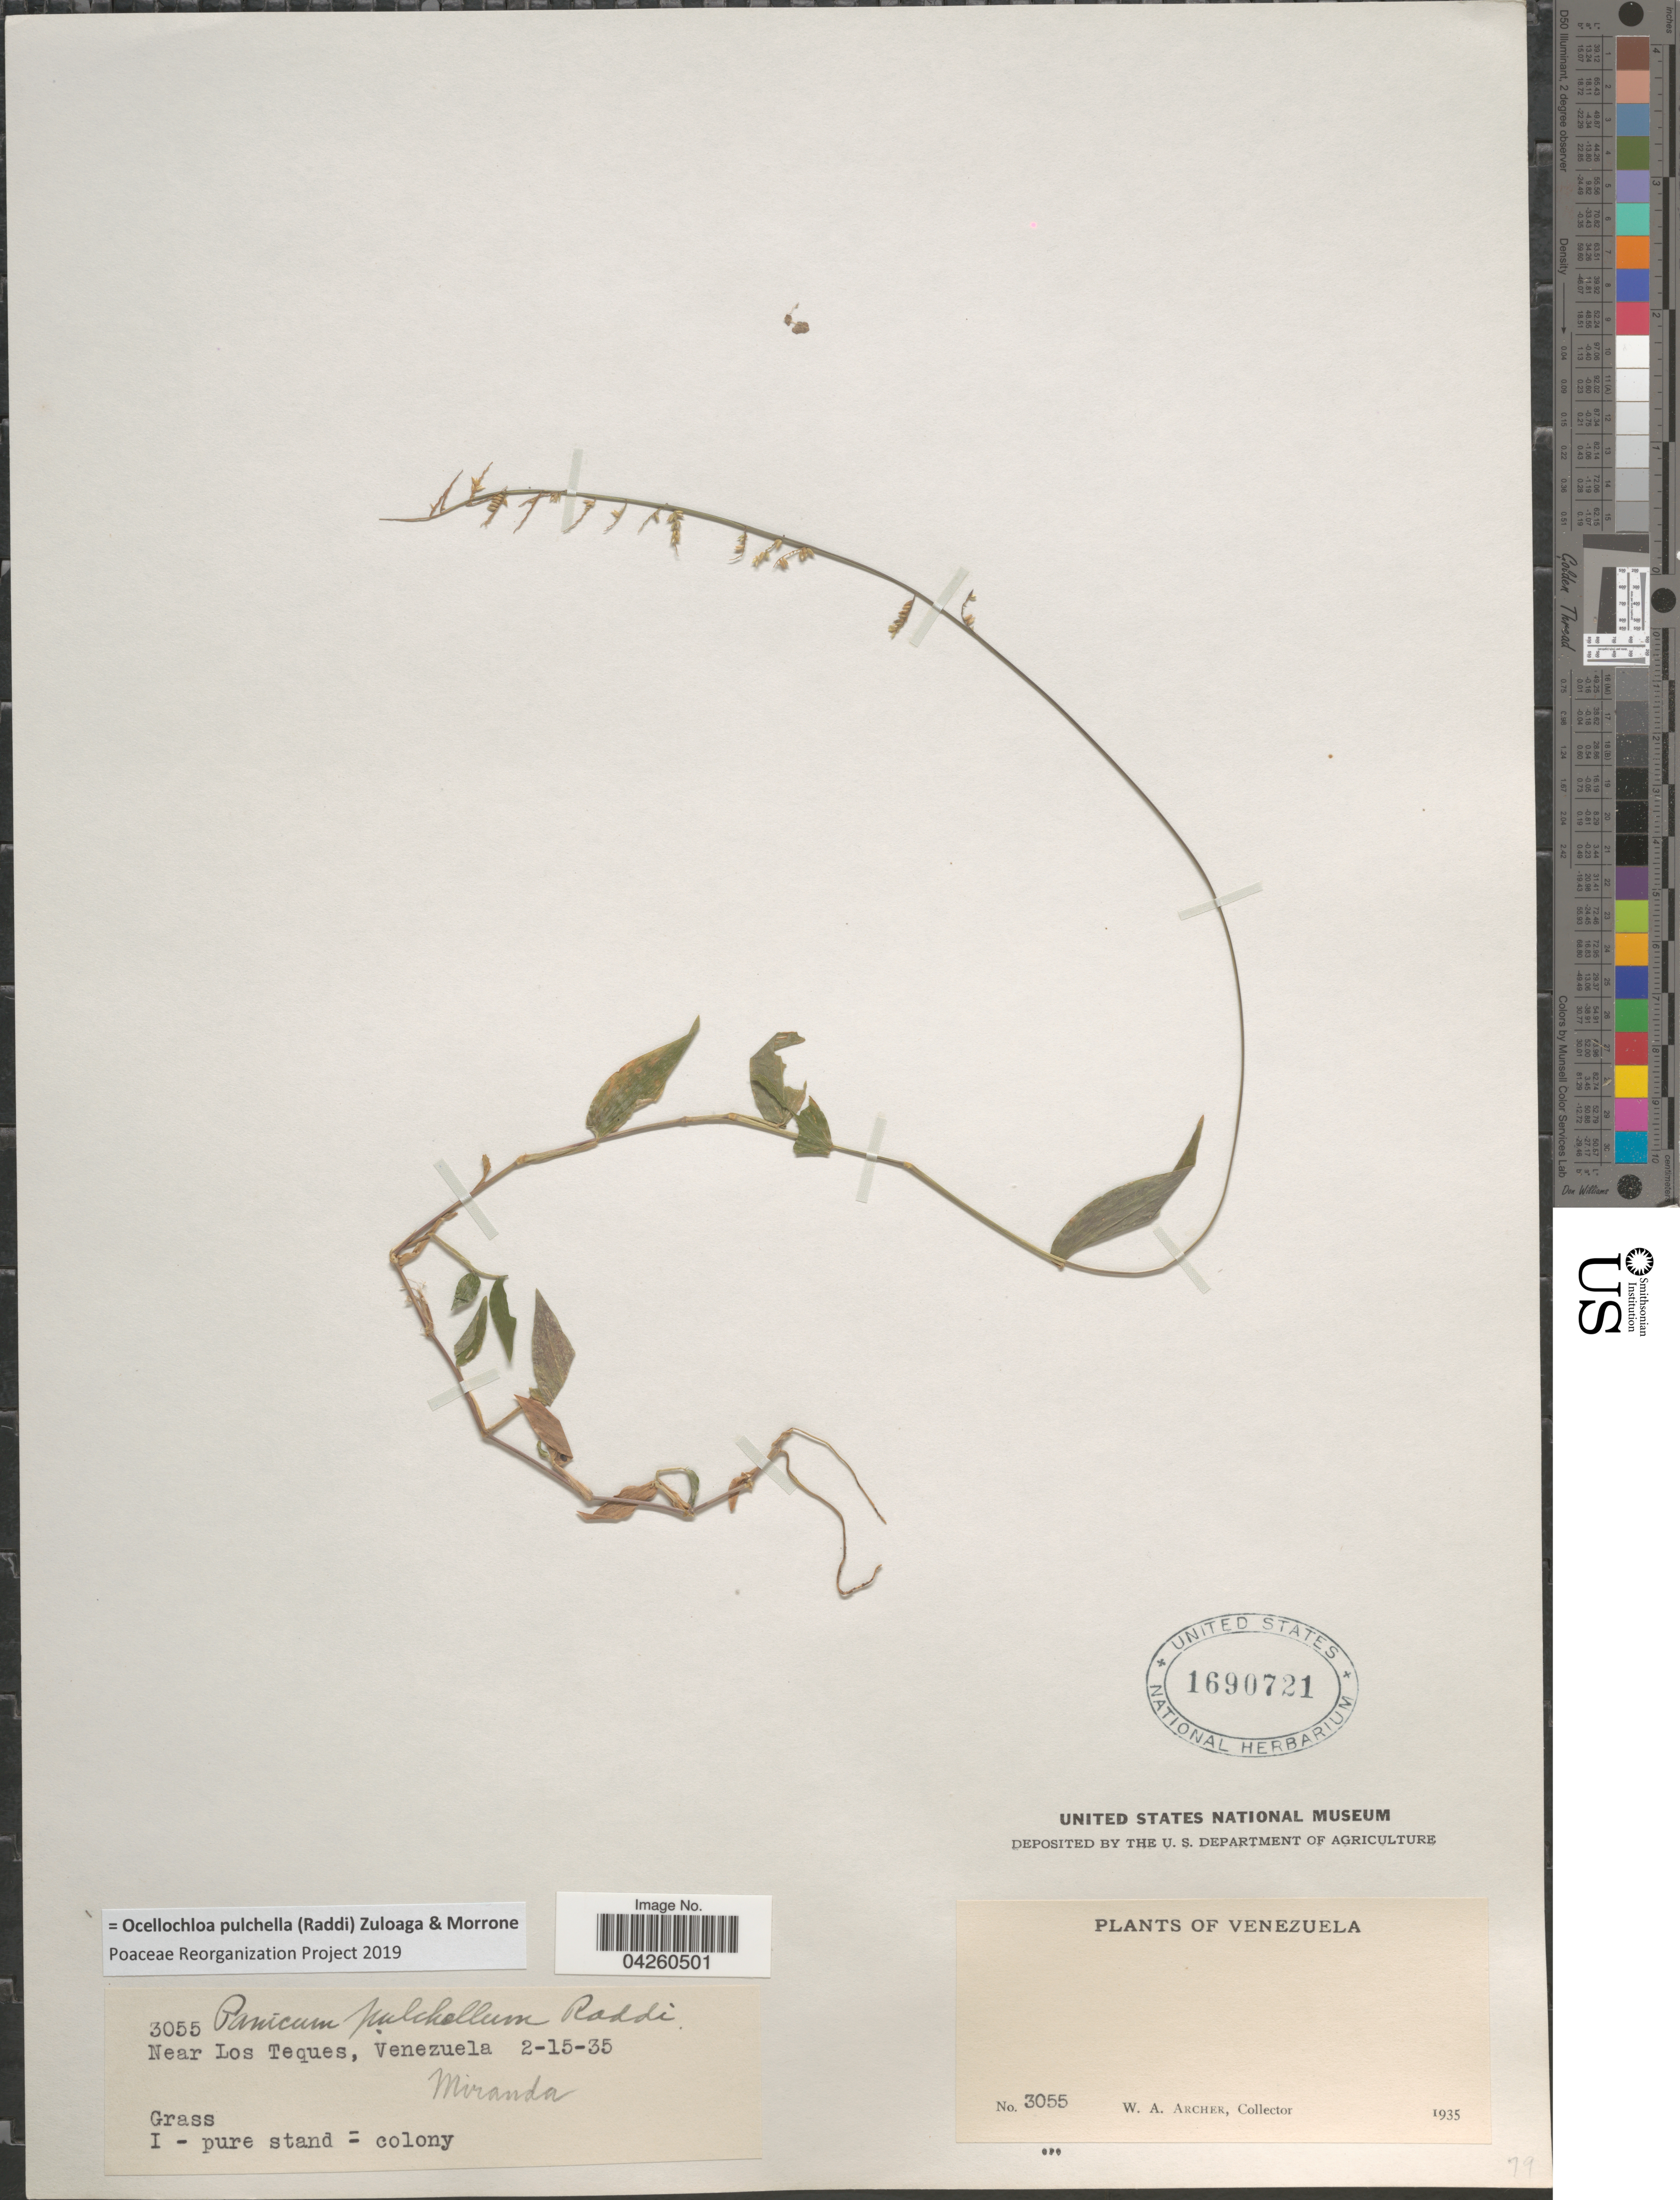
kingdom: Plantae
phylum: Tracheophyta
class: Liliopsida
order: Poales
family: Poaceae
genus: Ocellochloa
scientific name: Ocellochloa pulchella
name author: (Raddi) Zuloaga & Morrone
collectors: W. Archer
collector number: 3055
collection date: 1935-02-15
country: Venezuela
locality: Near Los Teques.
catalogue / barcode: US 1690721